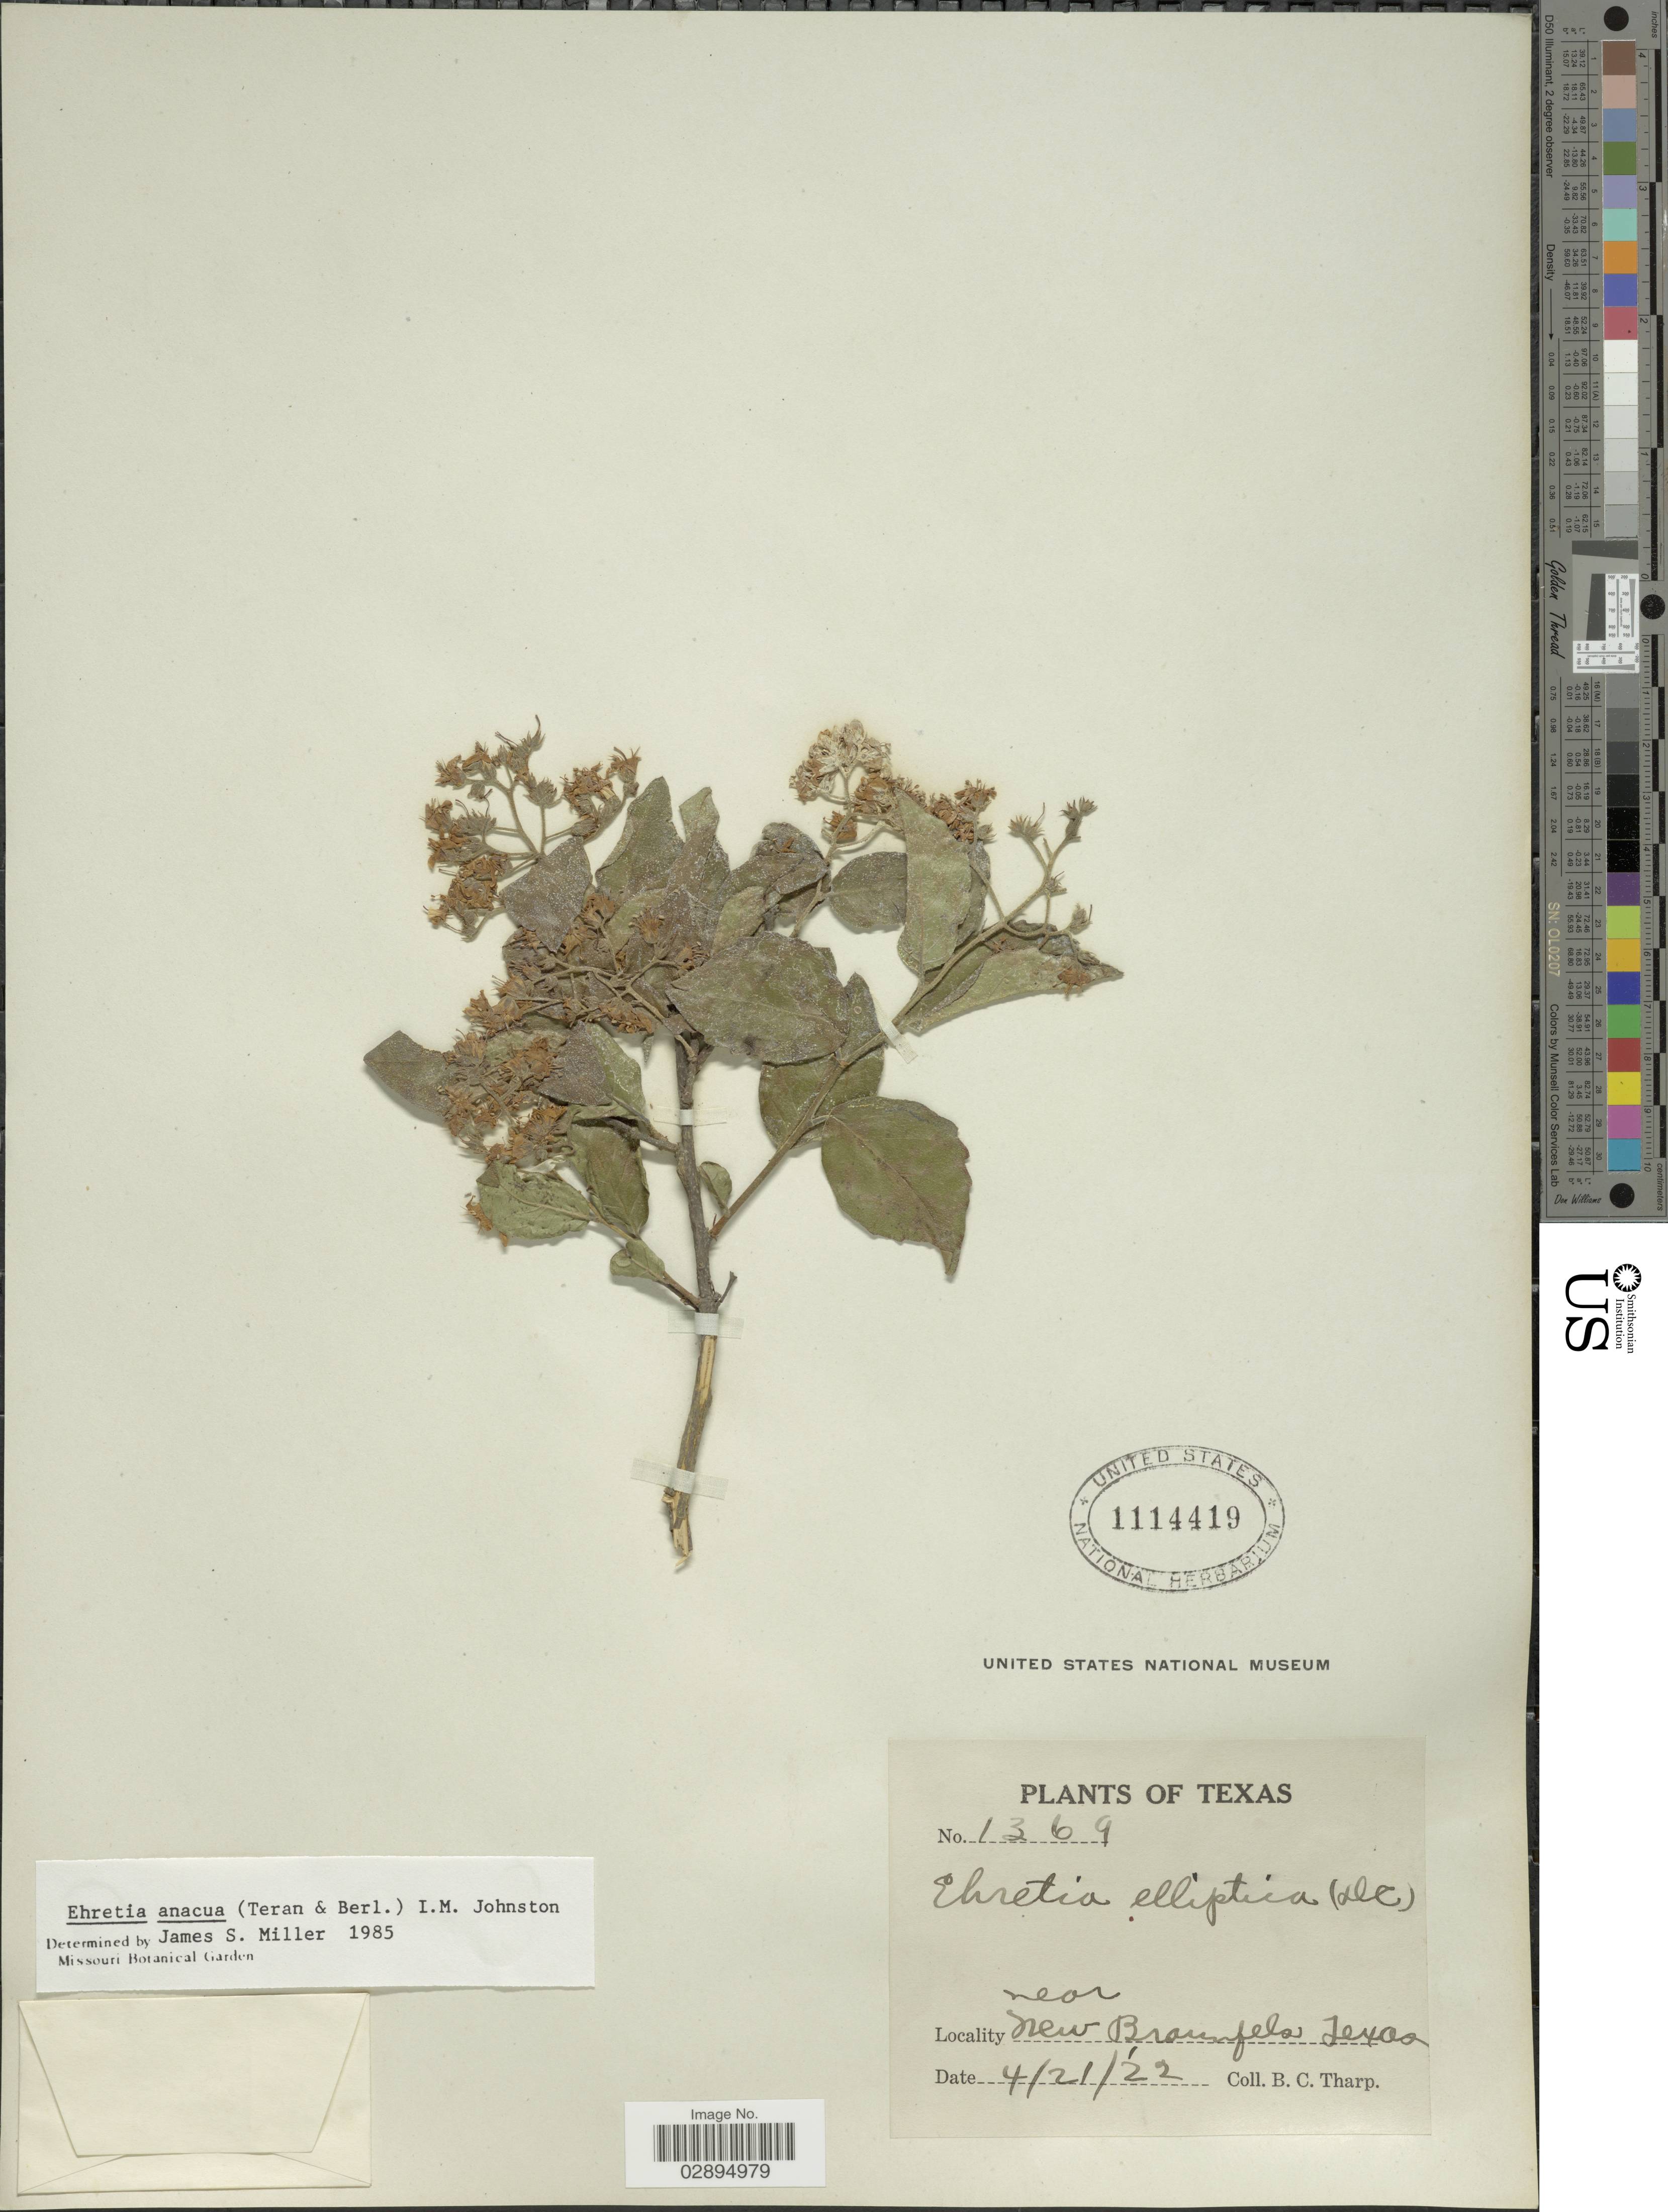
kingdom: Plantae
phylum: Tracheophyta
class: Magnoliopsida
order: Boraginales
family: Ehretiaceae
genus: Ehretia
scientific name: Ehretia anacua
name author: (Terán & Berland.) I.M. Johnst.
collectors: B. C. Tharp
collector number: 1369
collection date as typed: Transcribed d/m/y: 21/4/22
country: United States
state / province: Texas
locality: Near New Braunfels.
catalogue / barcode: US 1114419